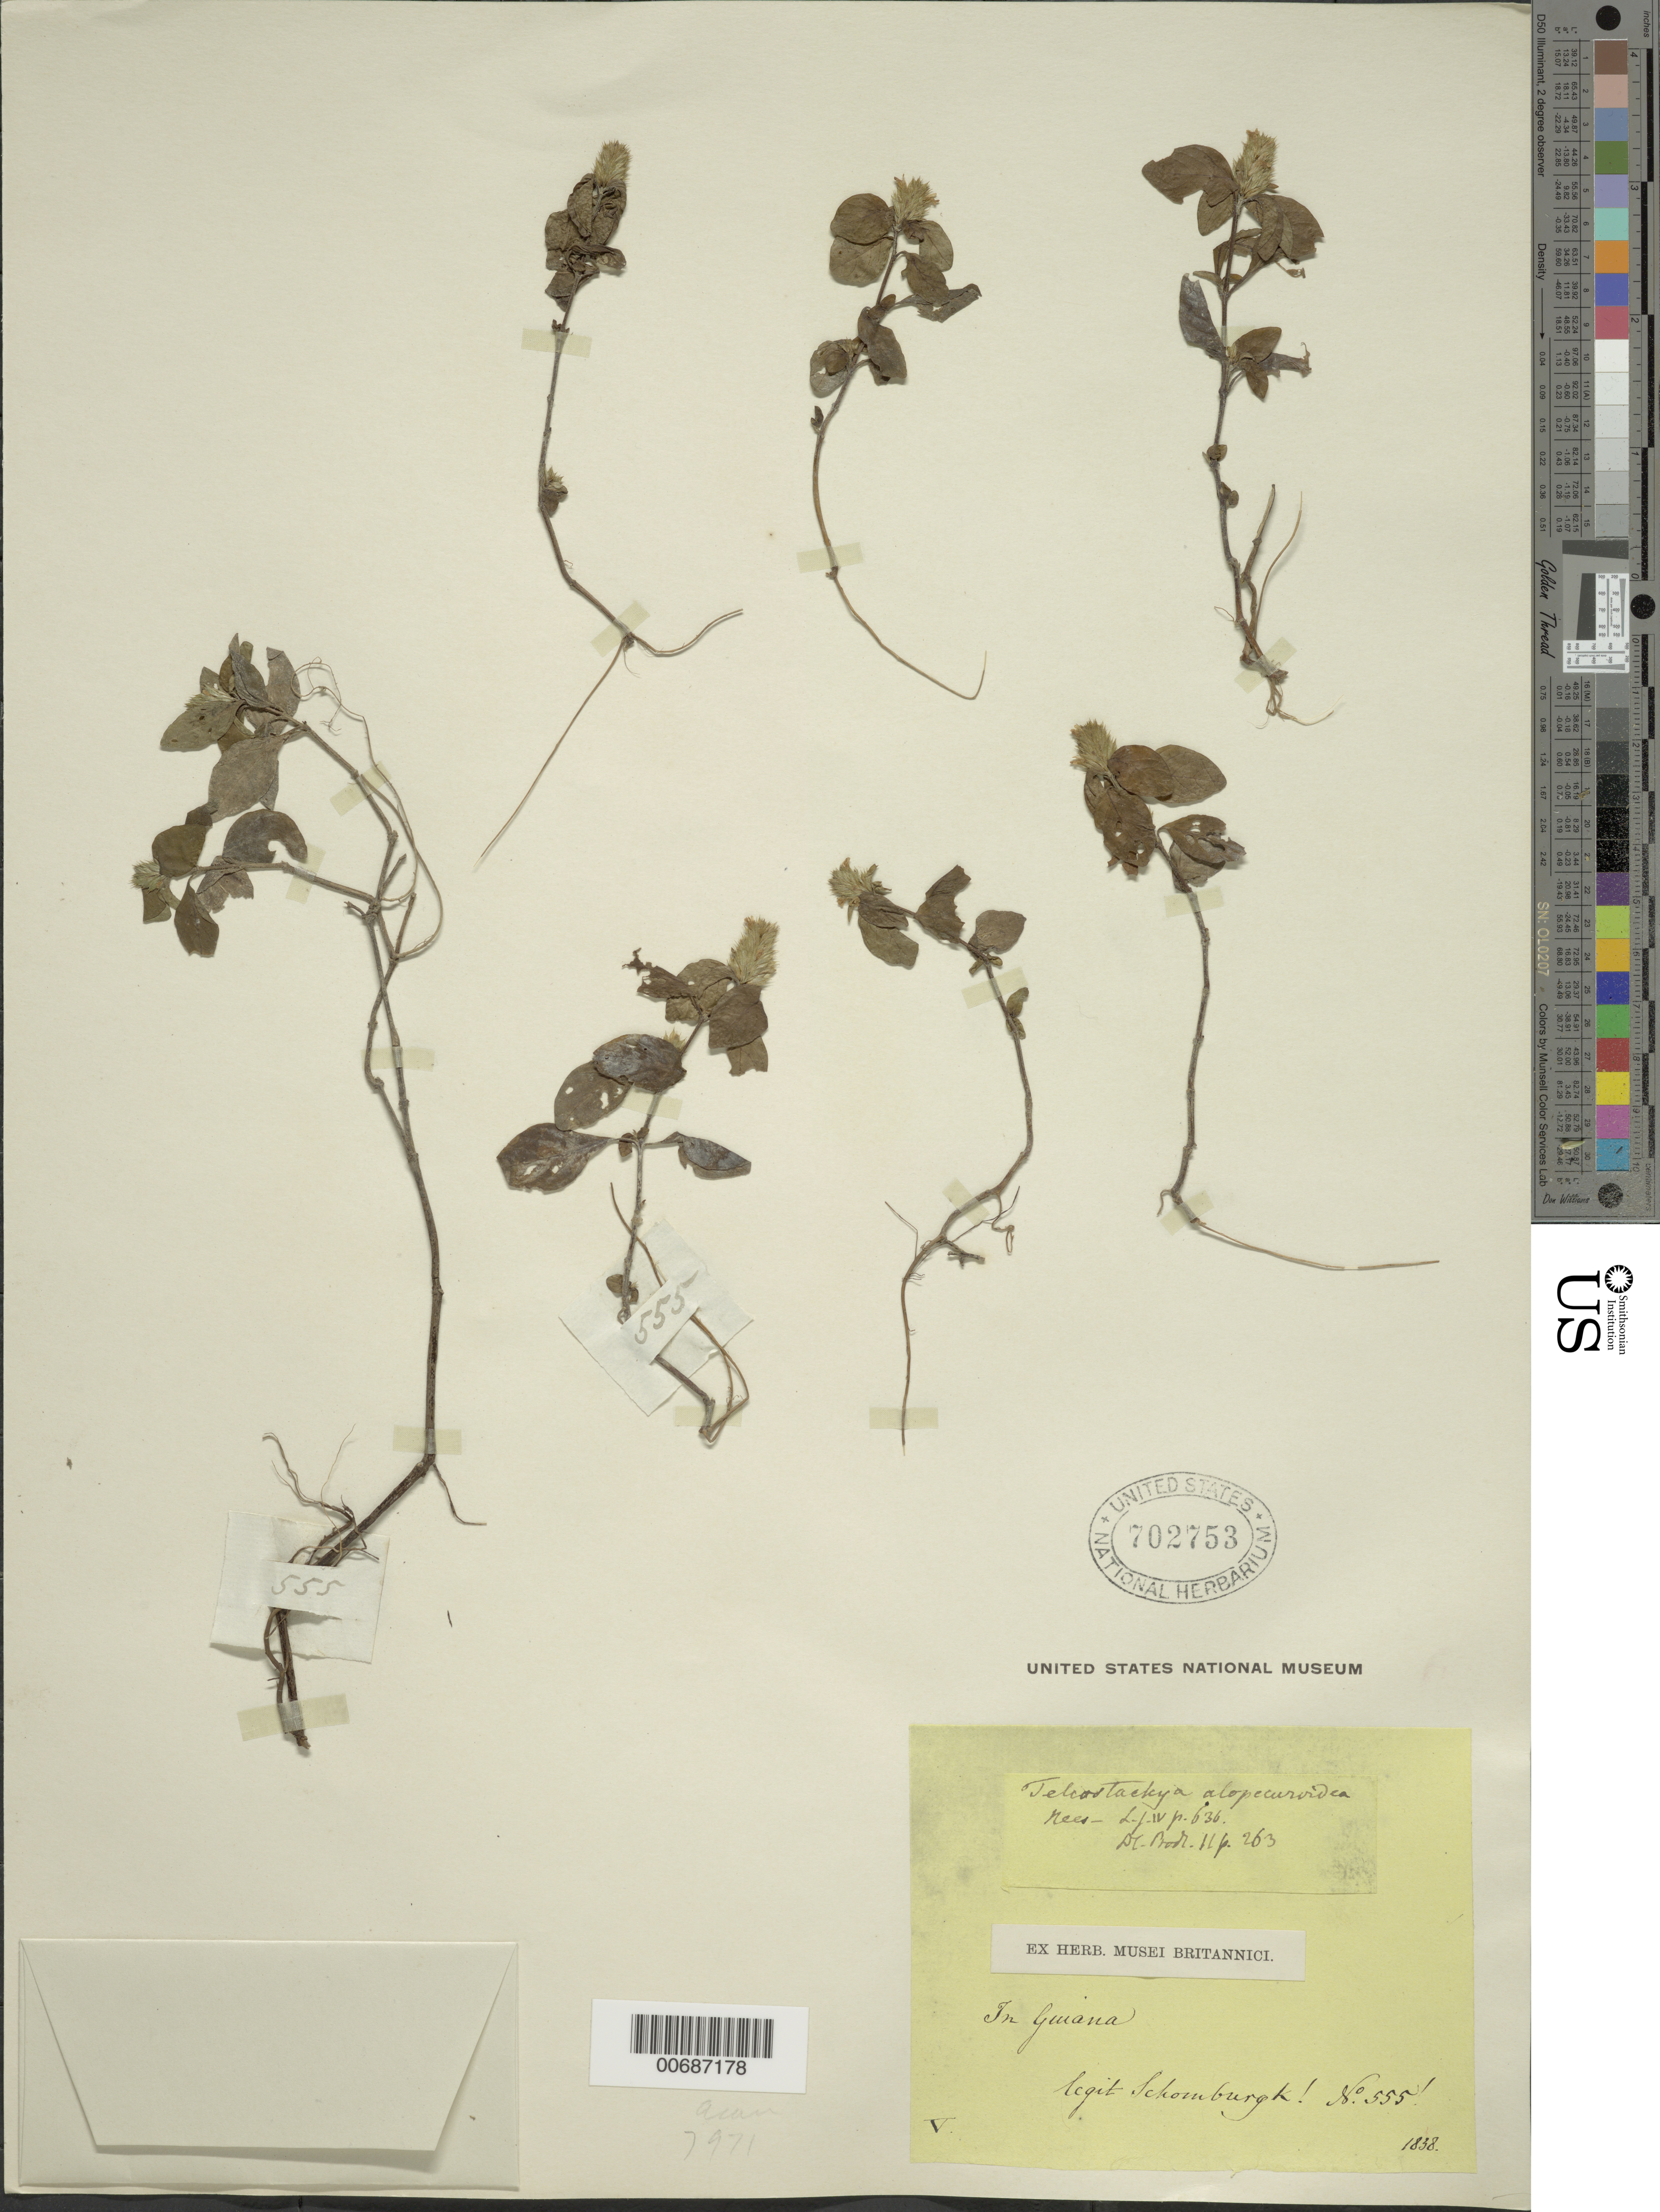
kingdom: Plantae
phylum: Tracheophyta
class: Magnoliopsida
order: Lamiales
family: Acanthaceae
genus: Teliostachya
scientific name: Teliostachya alopecuroidea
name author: (Vahl) Nees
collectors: R. H. Schomburgk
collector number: I 555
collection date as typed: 1838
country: Guyana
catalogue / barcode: US 702753